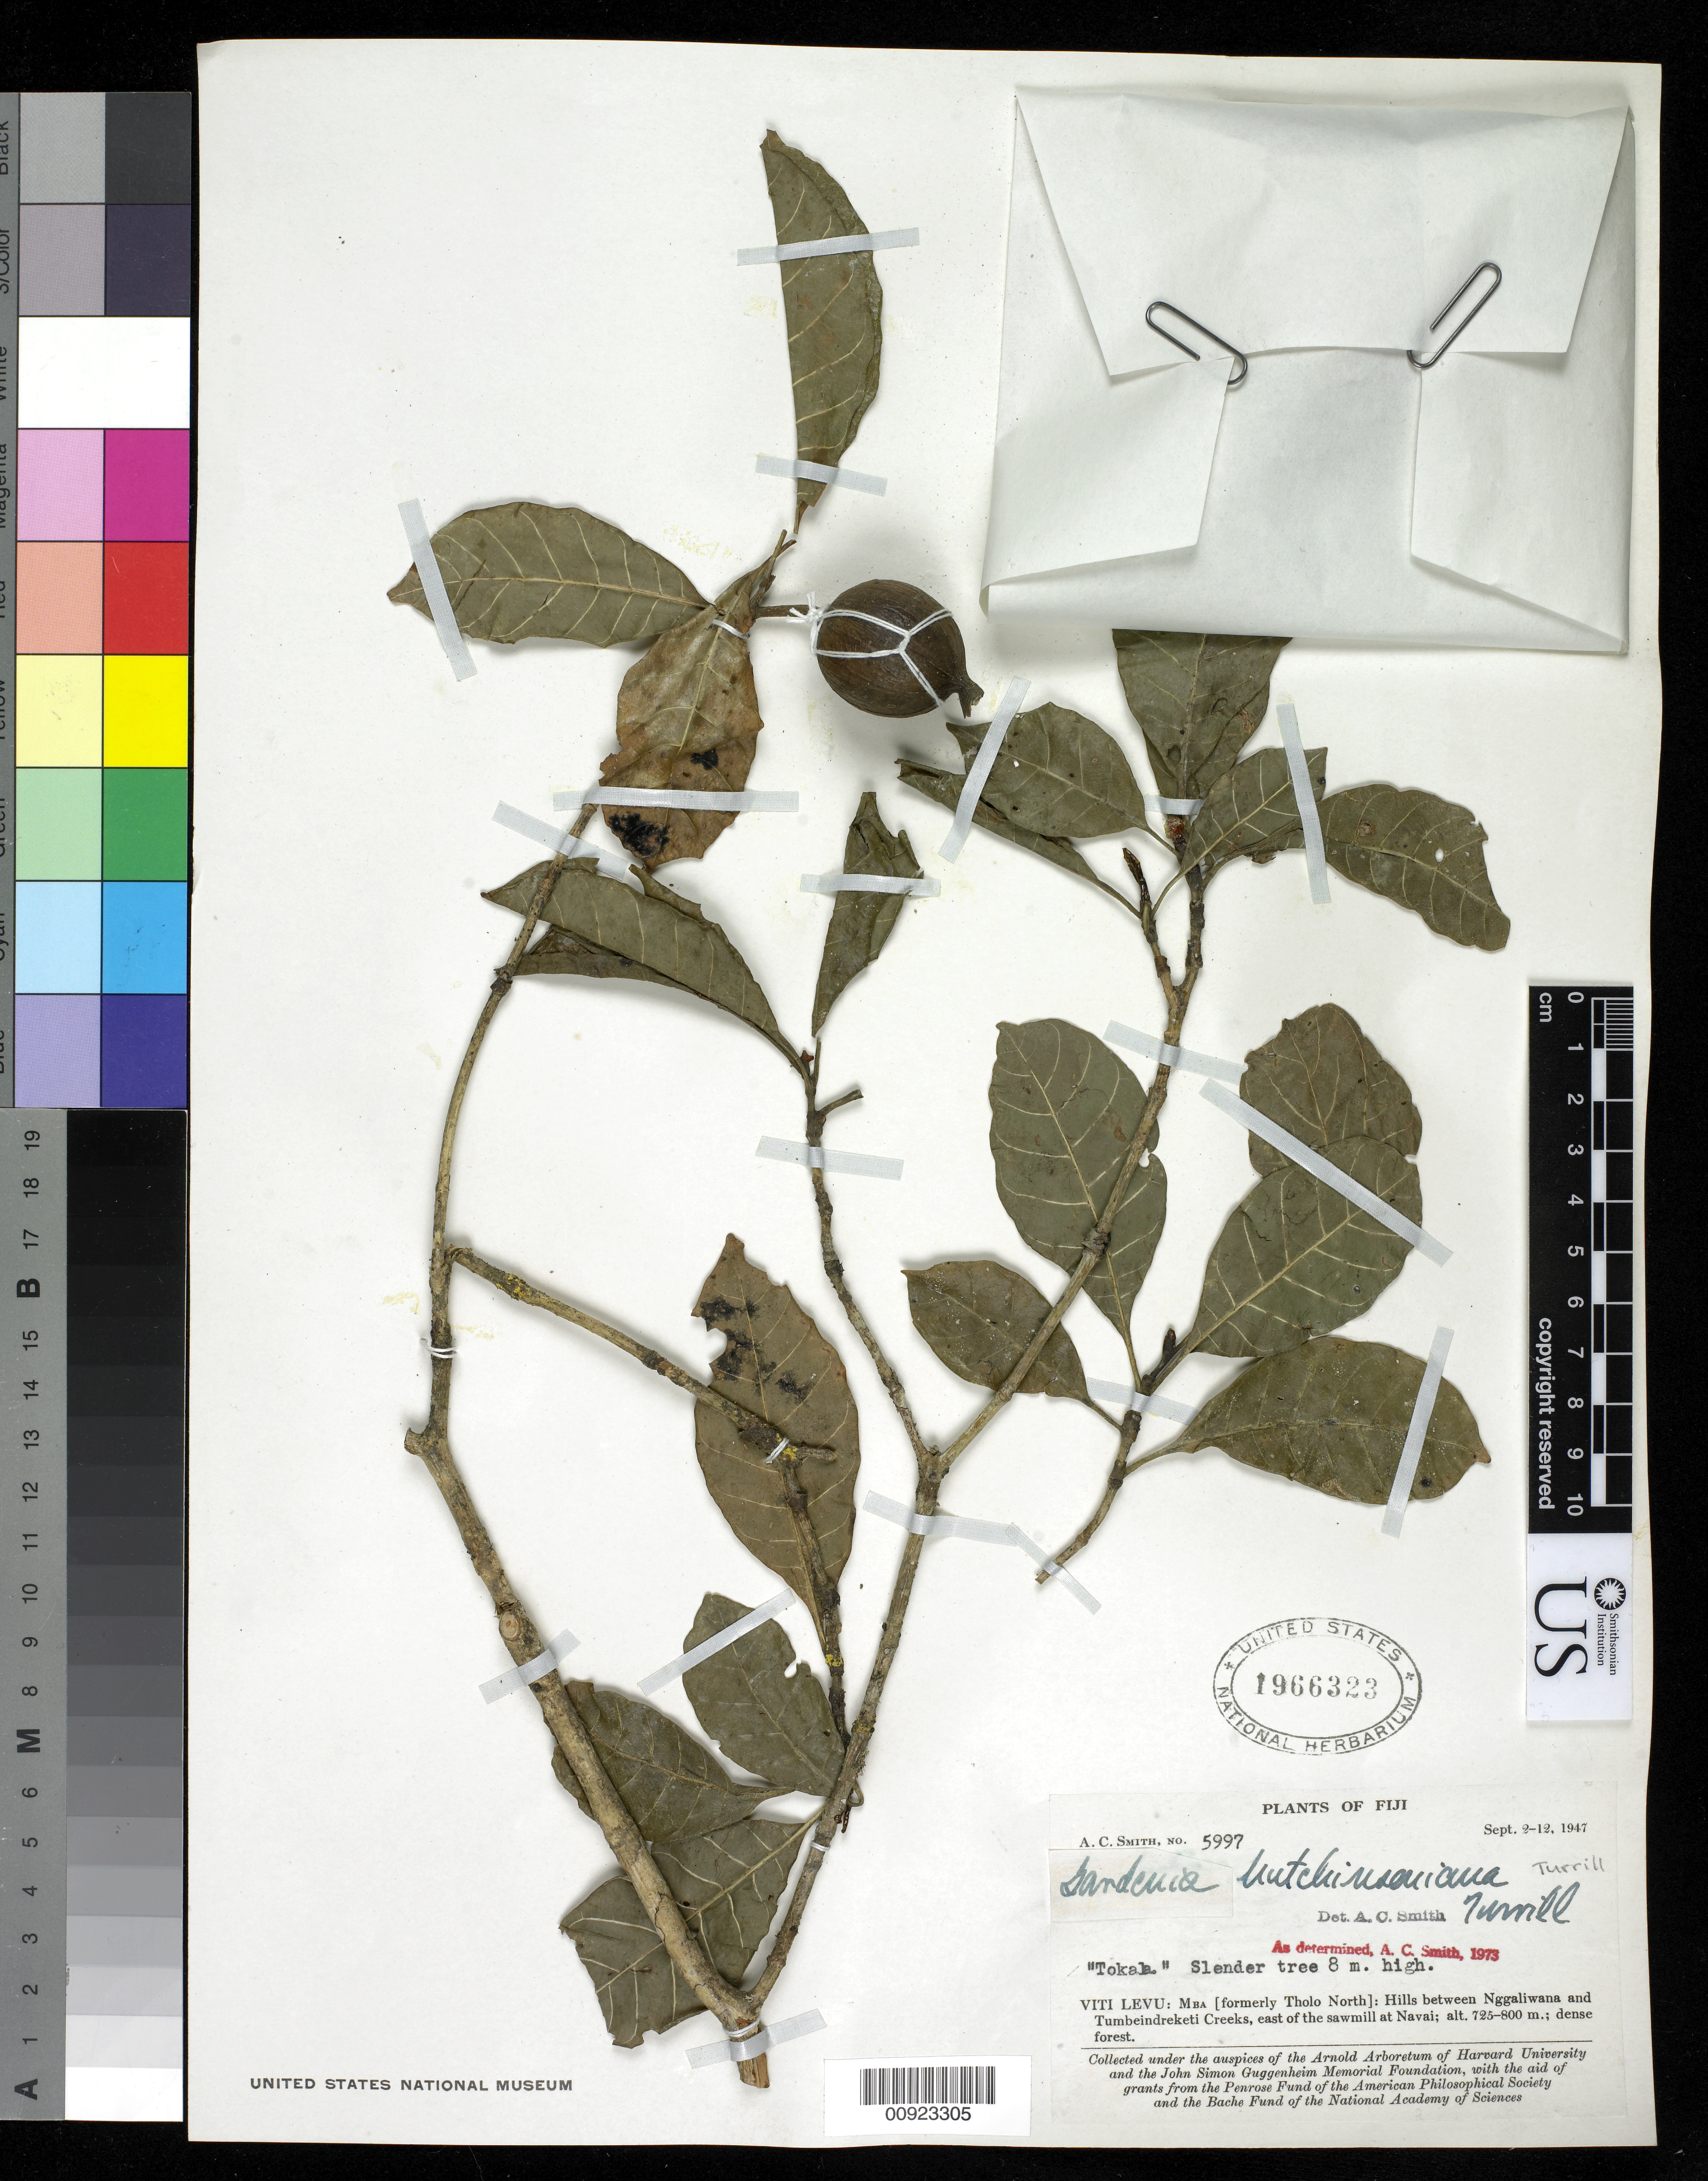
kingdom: Plantae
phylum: Tracheophyta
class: Magnoliopsida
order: Gentianales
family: Rubiaceae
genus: Gardenia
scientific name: Gardenia hutchinsoniana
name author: Turrill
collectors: C. A. Smith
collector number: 5997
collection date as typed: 02 Sep 1947 to 12 Sep 1947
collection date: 1947-09-02/1947-09-12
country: Fiji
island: Viti Levu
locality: Mba (formerly Tholo North): Hills between Nggaliwana and Tumbeindreketi Creeks, east of sawmill at Navai.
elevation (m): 725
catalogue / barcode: US 1966323